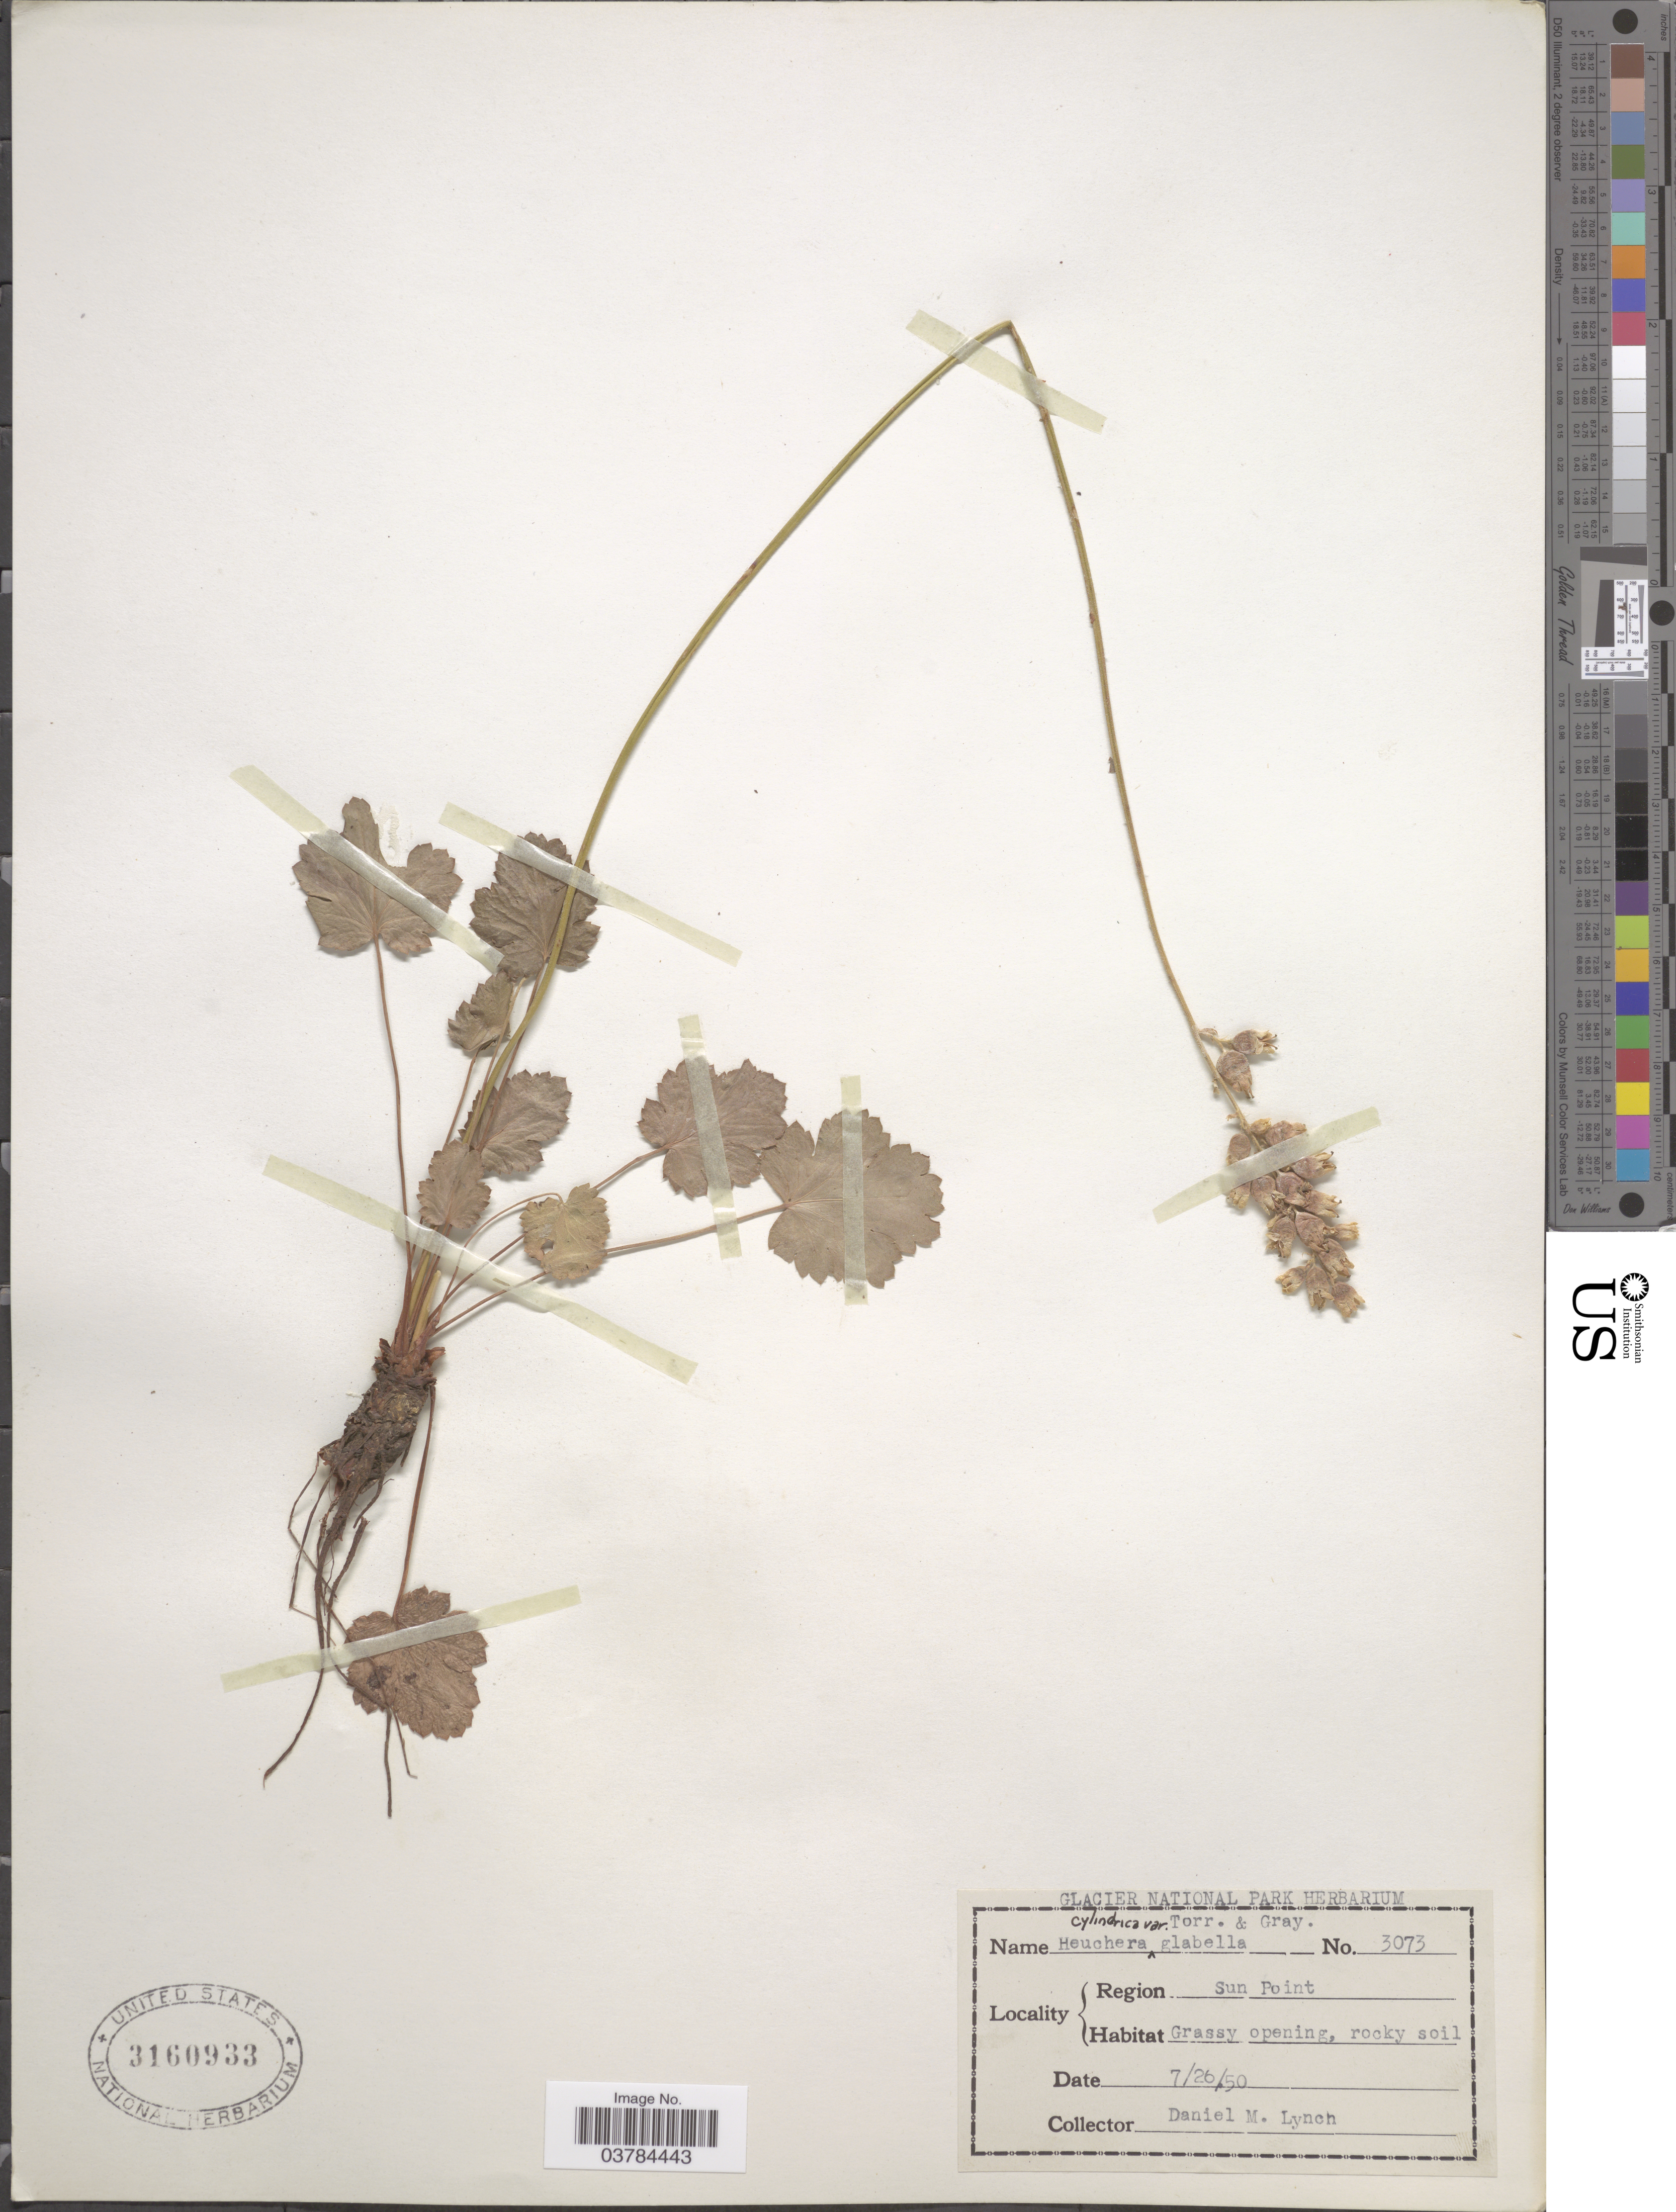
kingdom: Plantae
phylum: Tracheophyta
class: Magnoliopsida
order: Saxifragales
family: Saxifragaceae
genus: Heuchera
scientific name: Heuchera glabella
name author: Torr. & A. Gray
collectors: D. Lynch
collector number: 3073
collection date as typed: Transcribed d/m/y: 26/7/50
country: United States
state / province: Montana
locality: Region Sun Point.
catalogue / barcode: US 3160933